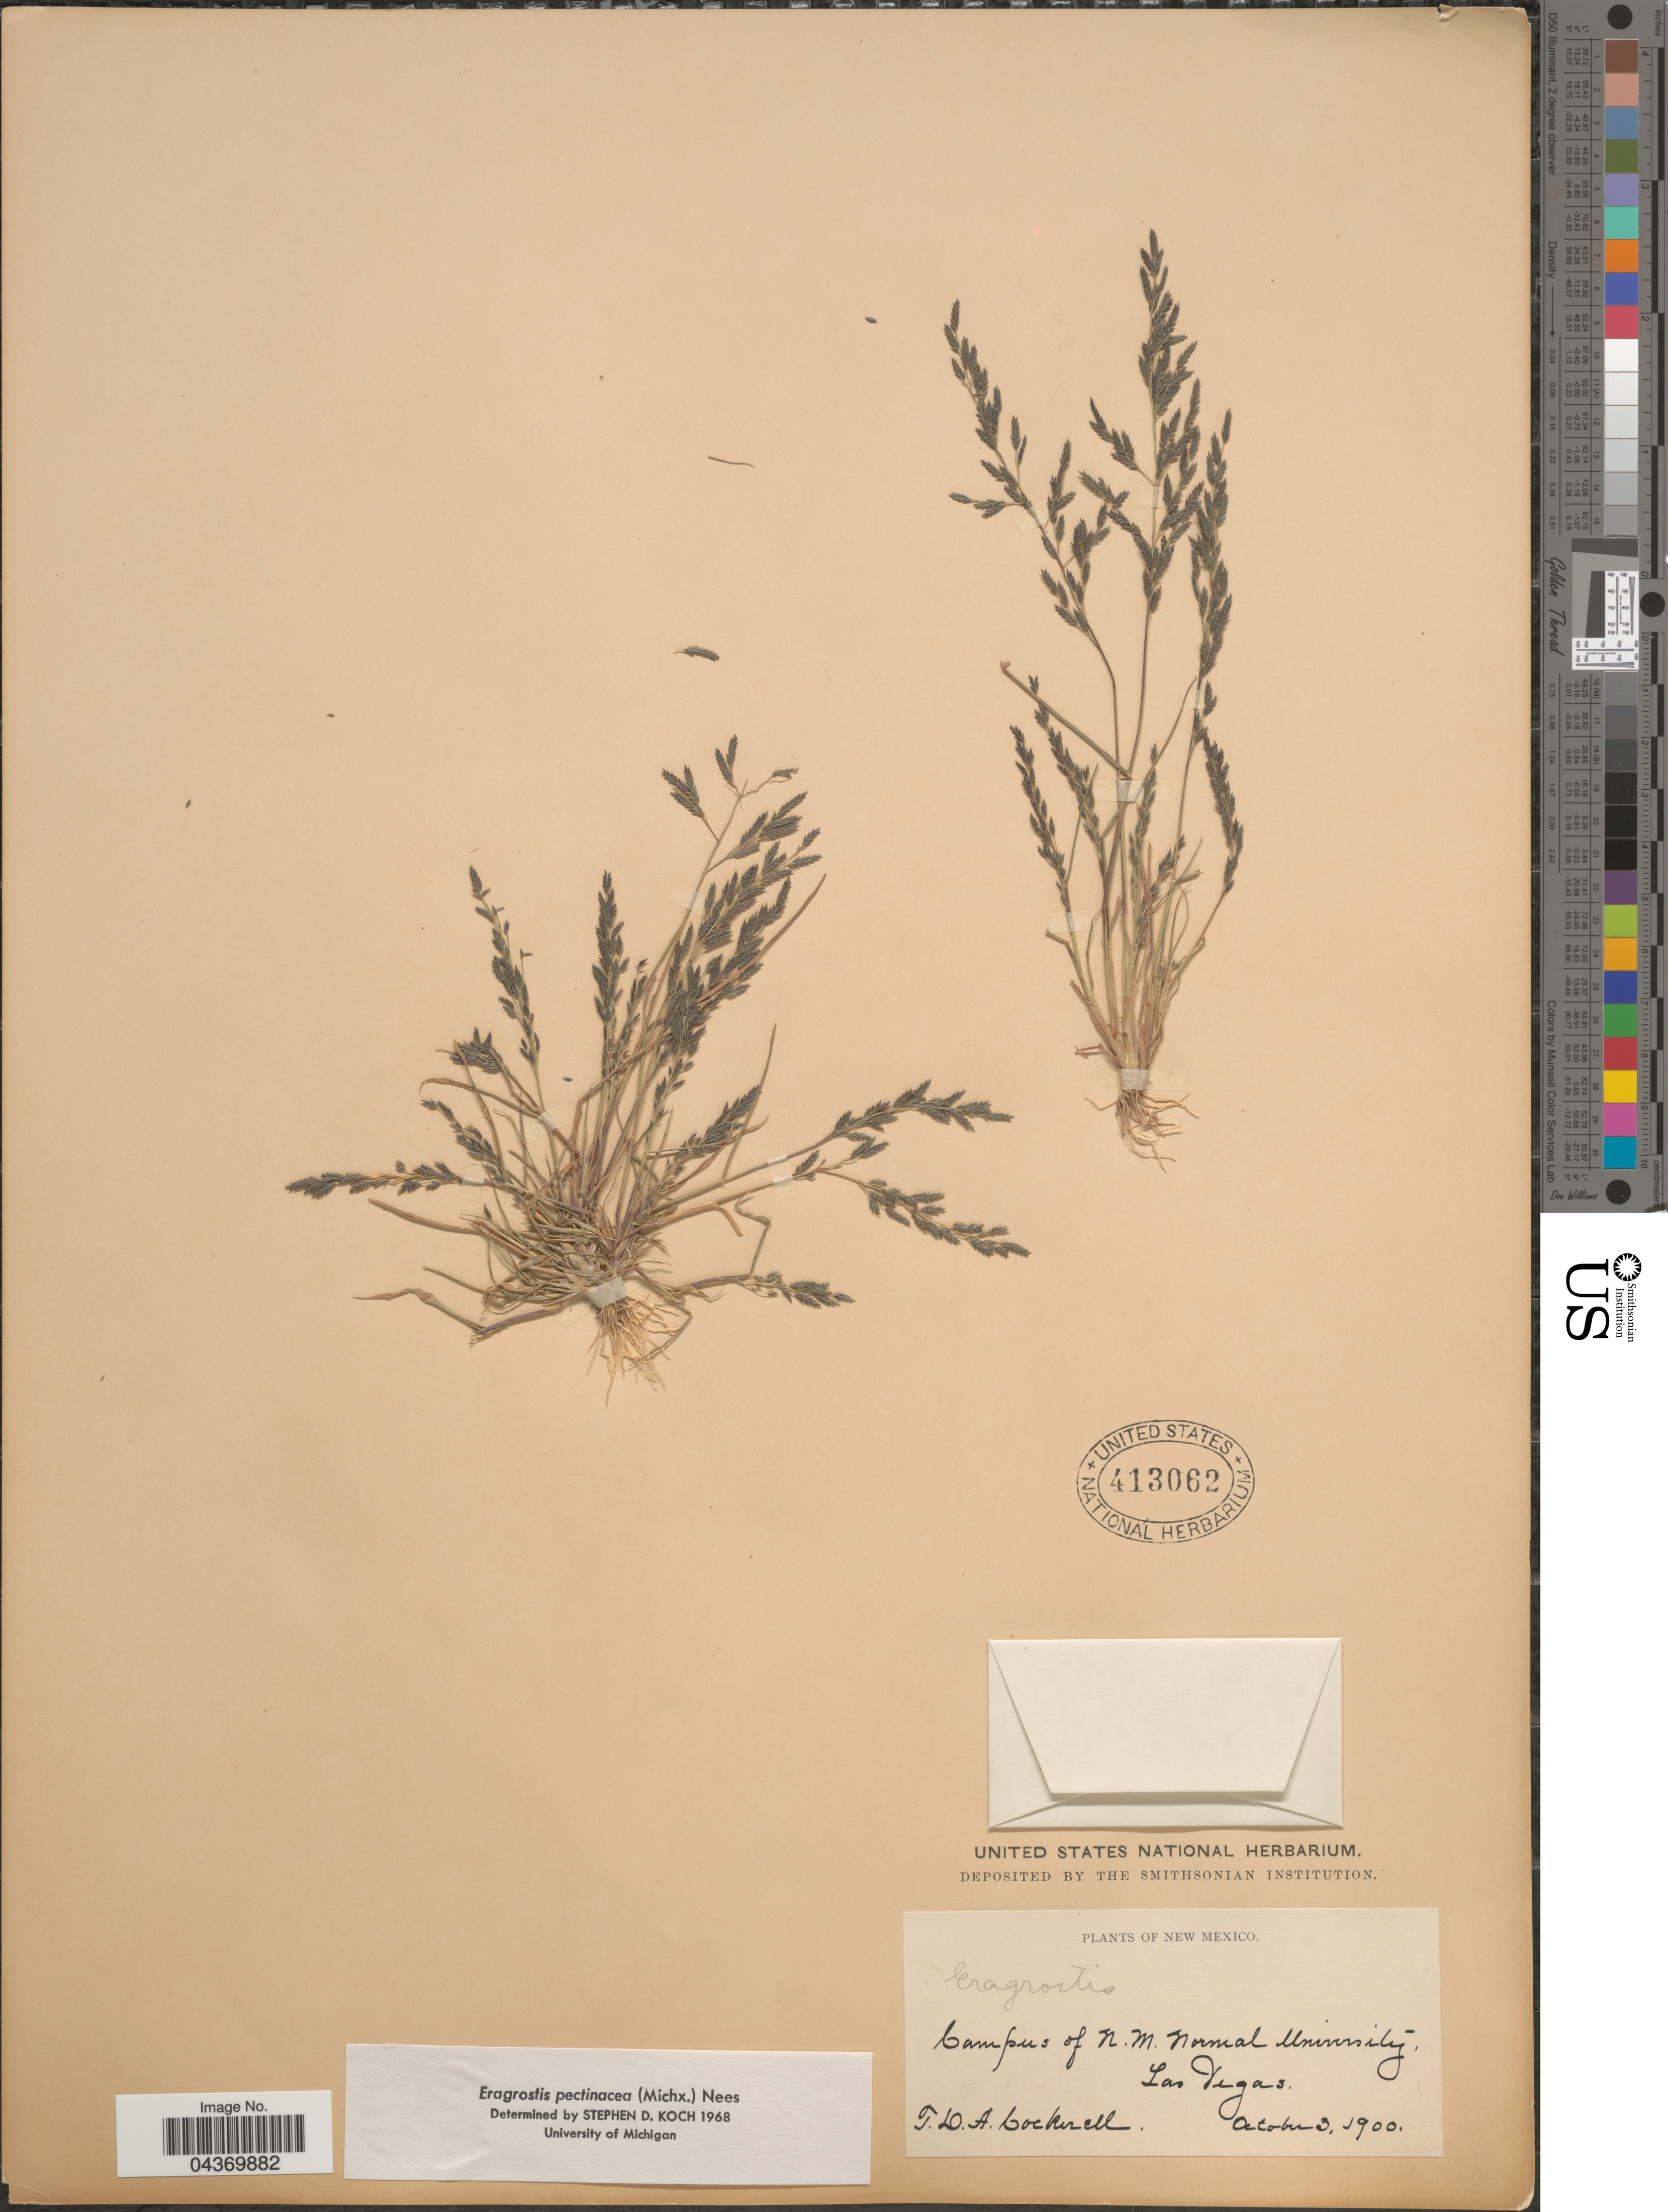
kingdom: Plantae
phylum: Tracheophyta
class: Liliopsida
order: Poales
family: Poaceae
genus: Eragrostis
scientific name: Eragrostis pectinacea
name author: (Michx.) Nees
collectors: T. Cockerell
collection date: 1900-10-03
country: United States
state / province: New Mexico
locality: Campus of N.M. Normal University, Las Vegas.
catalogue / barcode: US 413062